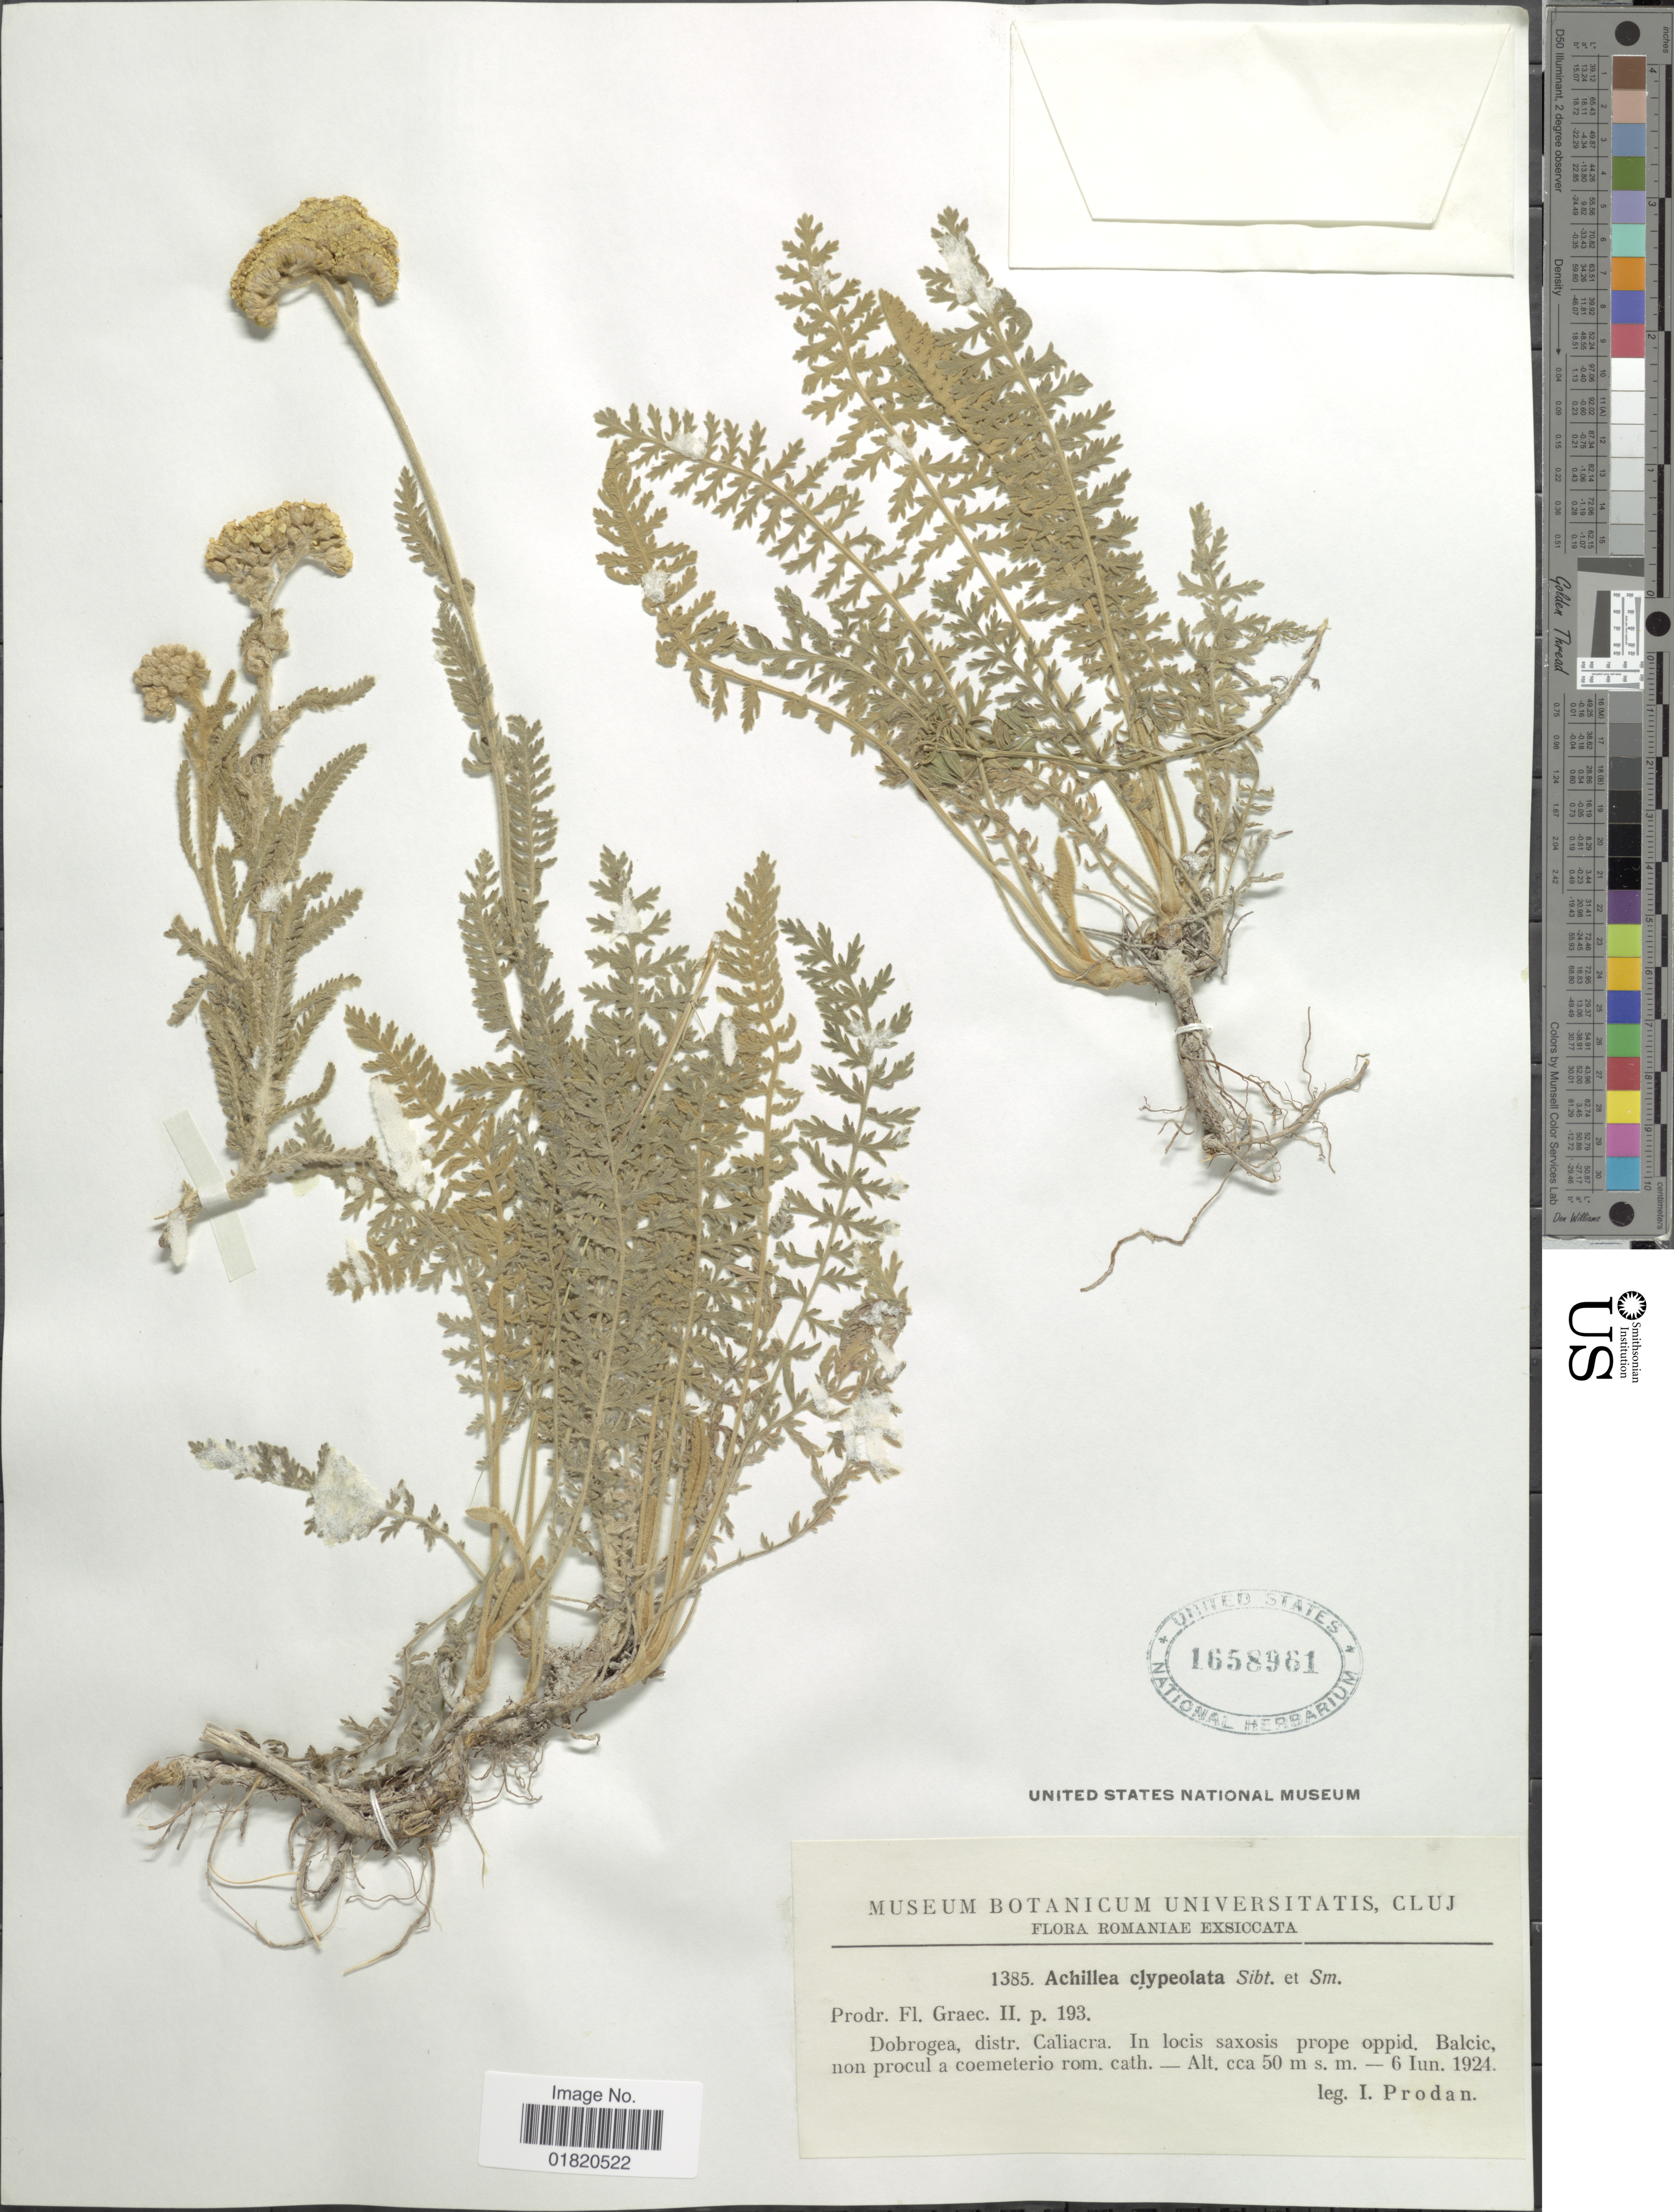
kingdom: Plantae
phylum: Tracheophyta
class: Magnoliopsida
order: Asterales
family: Asteraceae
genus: Achillea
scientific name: Achillea clypeolata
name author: Sm.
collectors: J. Prodan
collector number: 1385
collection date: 1924-06-06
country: Romania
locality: Dobrogea, distr. Caliacra. In locis saxosis prope oppid. Balcic, non procul a coemeterio rom. cath.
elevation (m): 50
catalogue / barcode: US 1658961